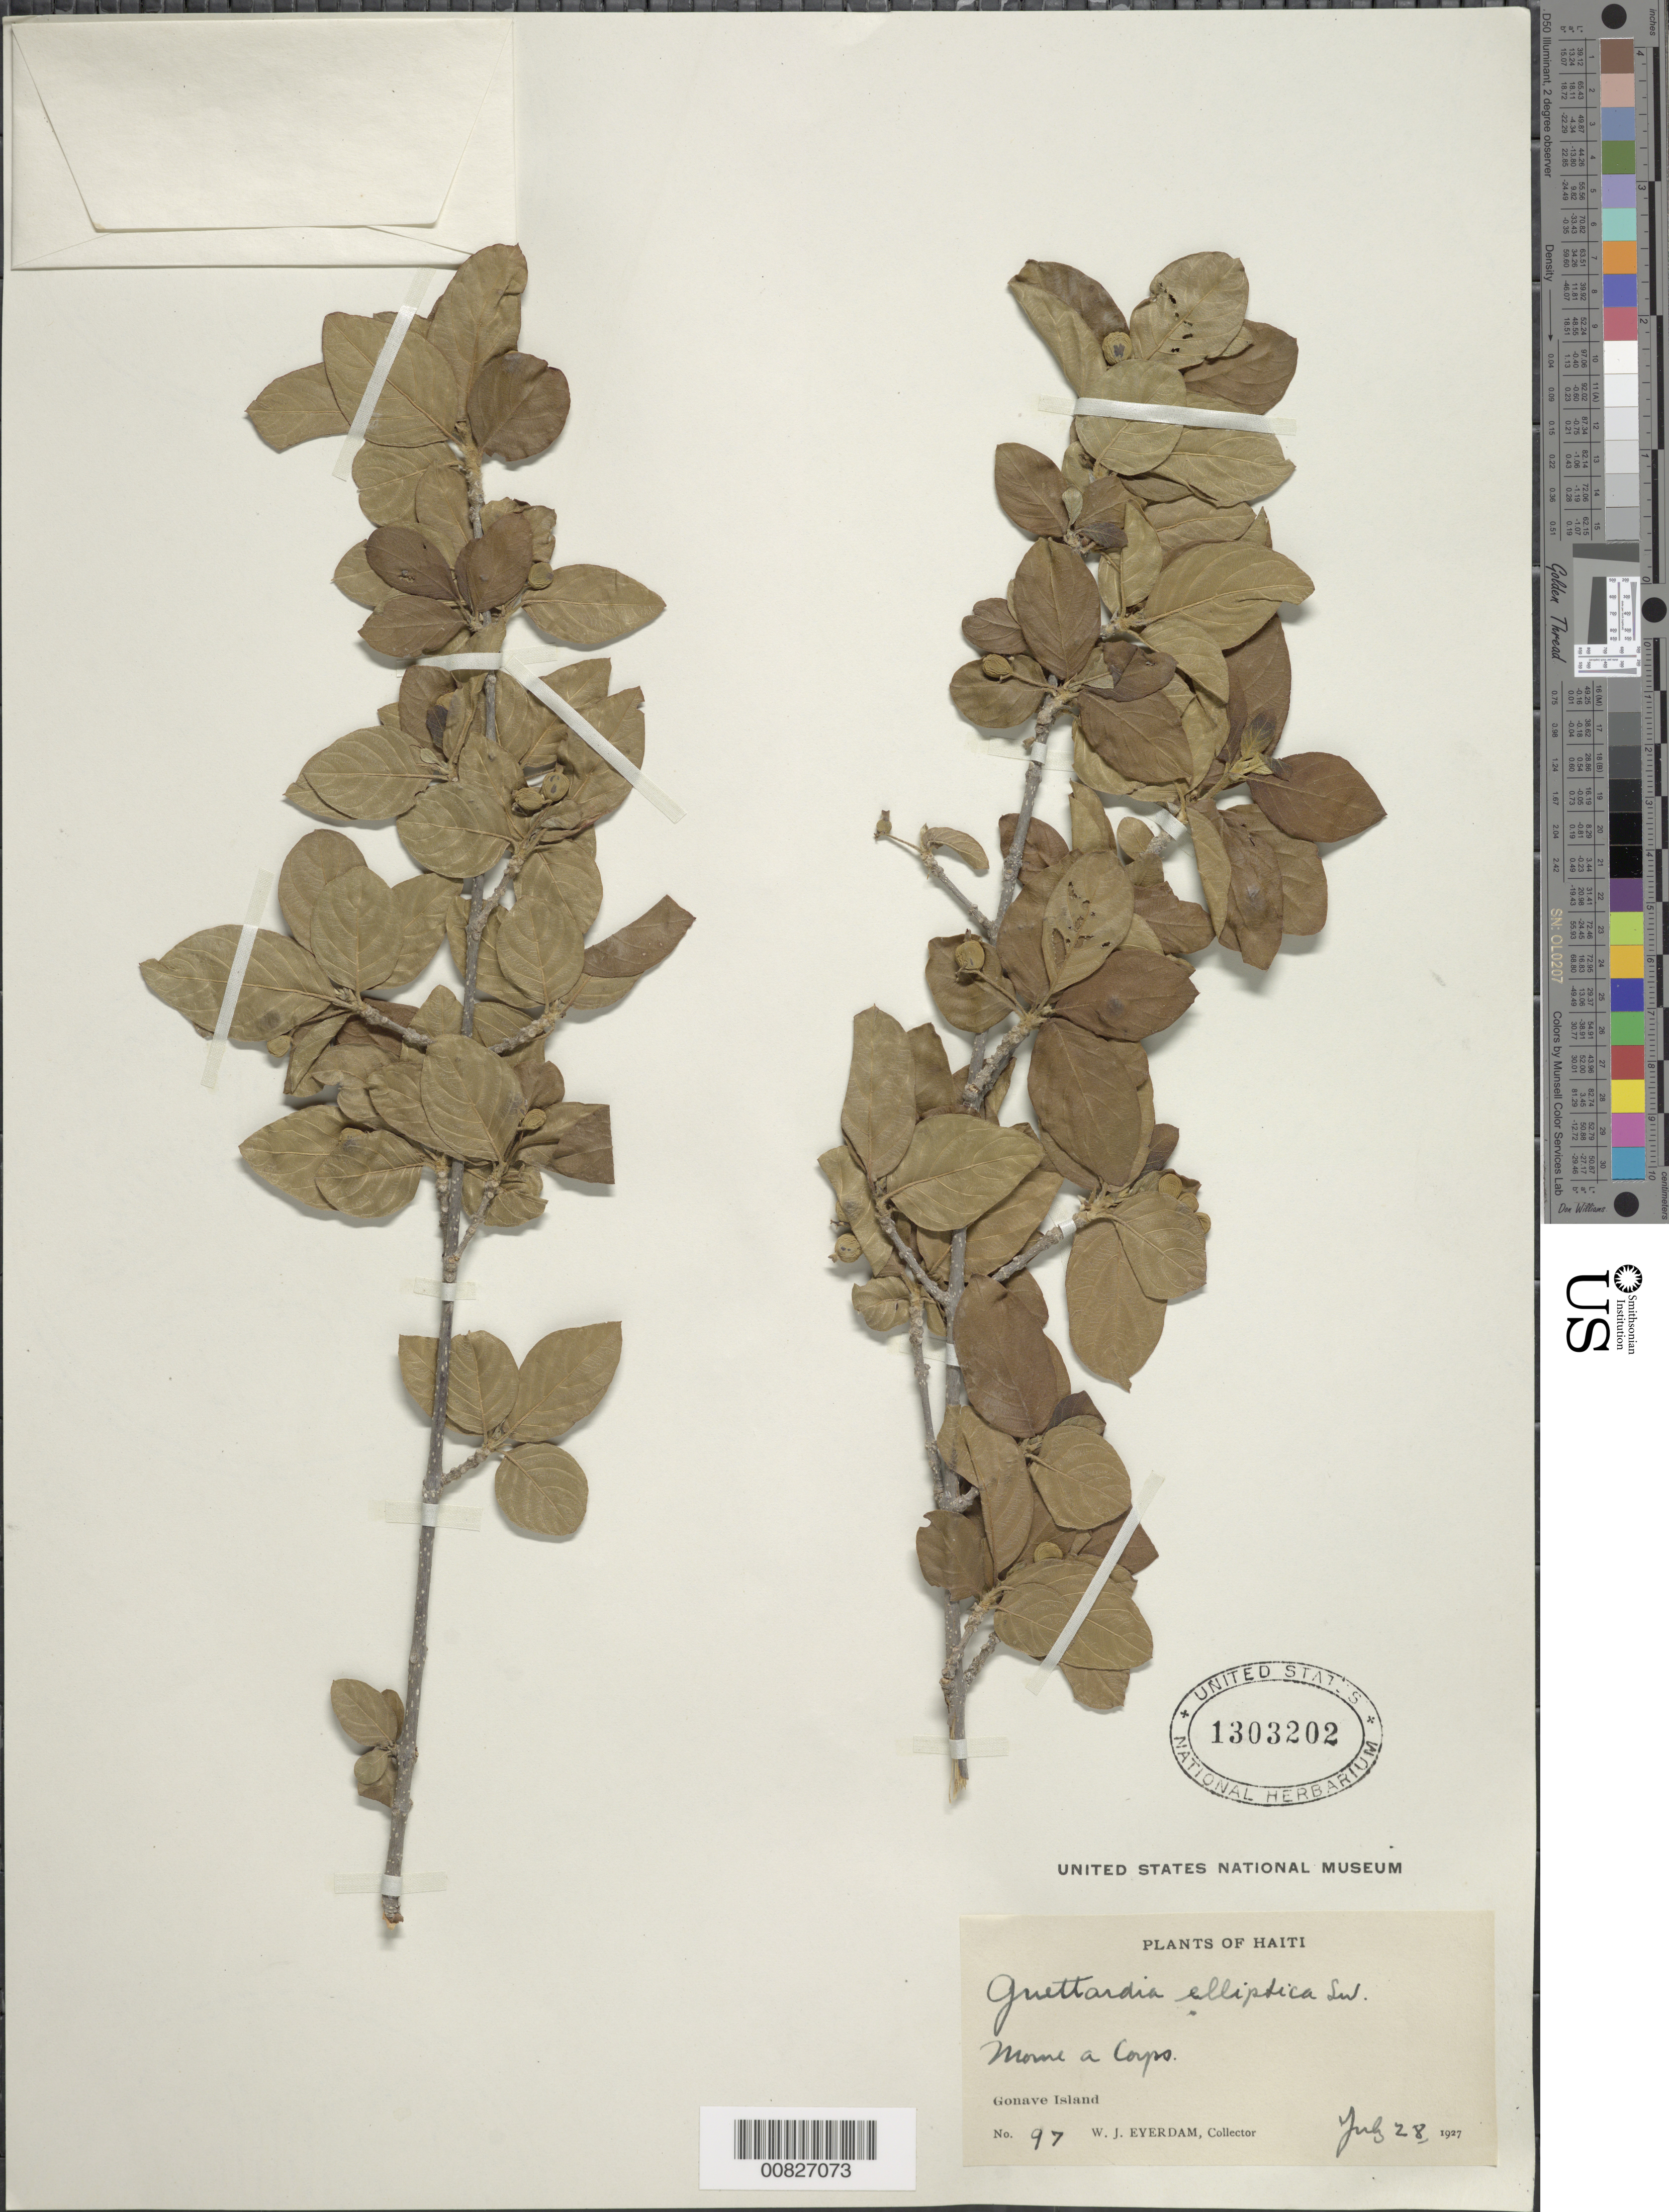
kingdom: Plantae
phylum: Tracheophyta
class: Magnoliopsida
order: Gentianales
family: Rubiaceae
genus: Guettarda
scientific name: Guettarda elliptica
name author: Sw.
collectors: W. J. Eyerdam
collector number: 97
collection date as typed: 28 Jul 1927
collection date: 1927-07-28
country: Haiti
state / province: Ouest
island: Île de la Gonâve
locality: Morne a Corps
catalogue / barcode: US 1303202